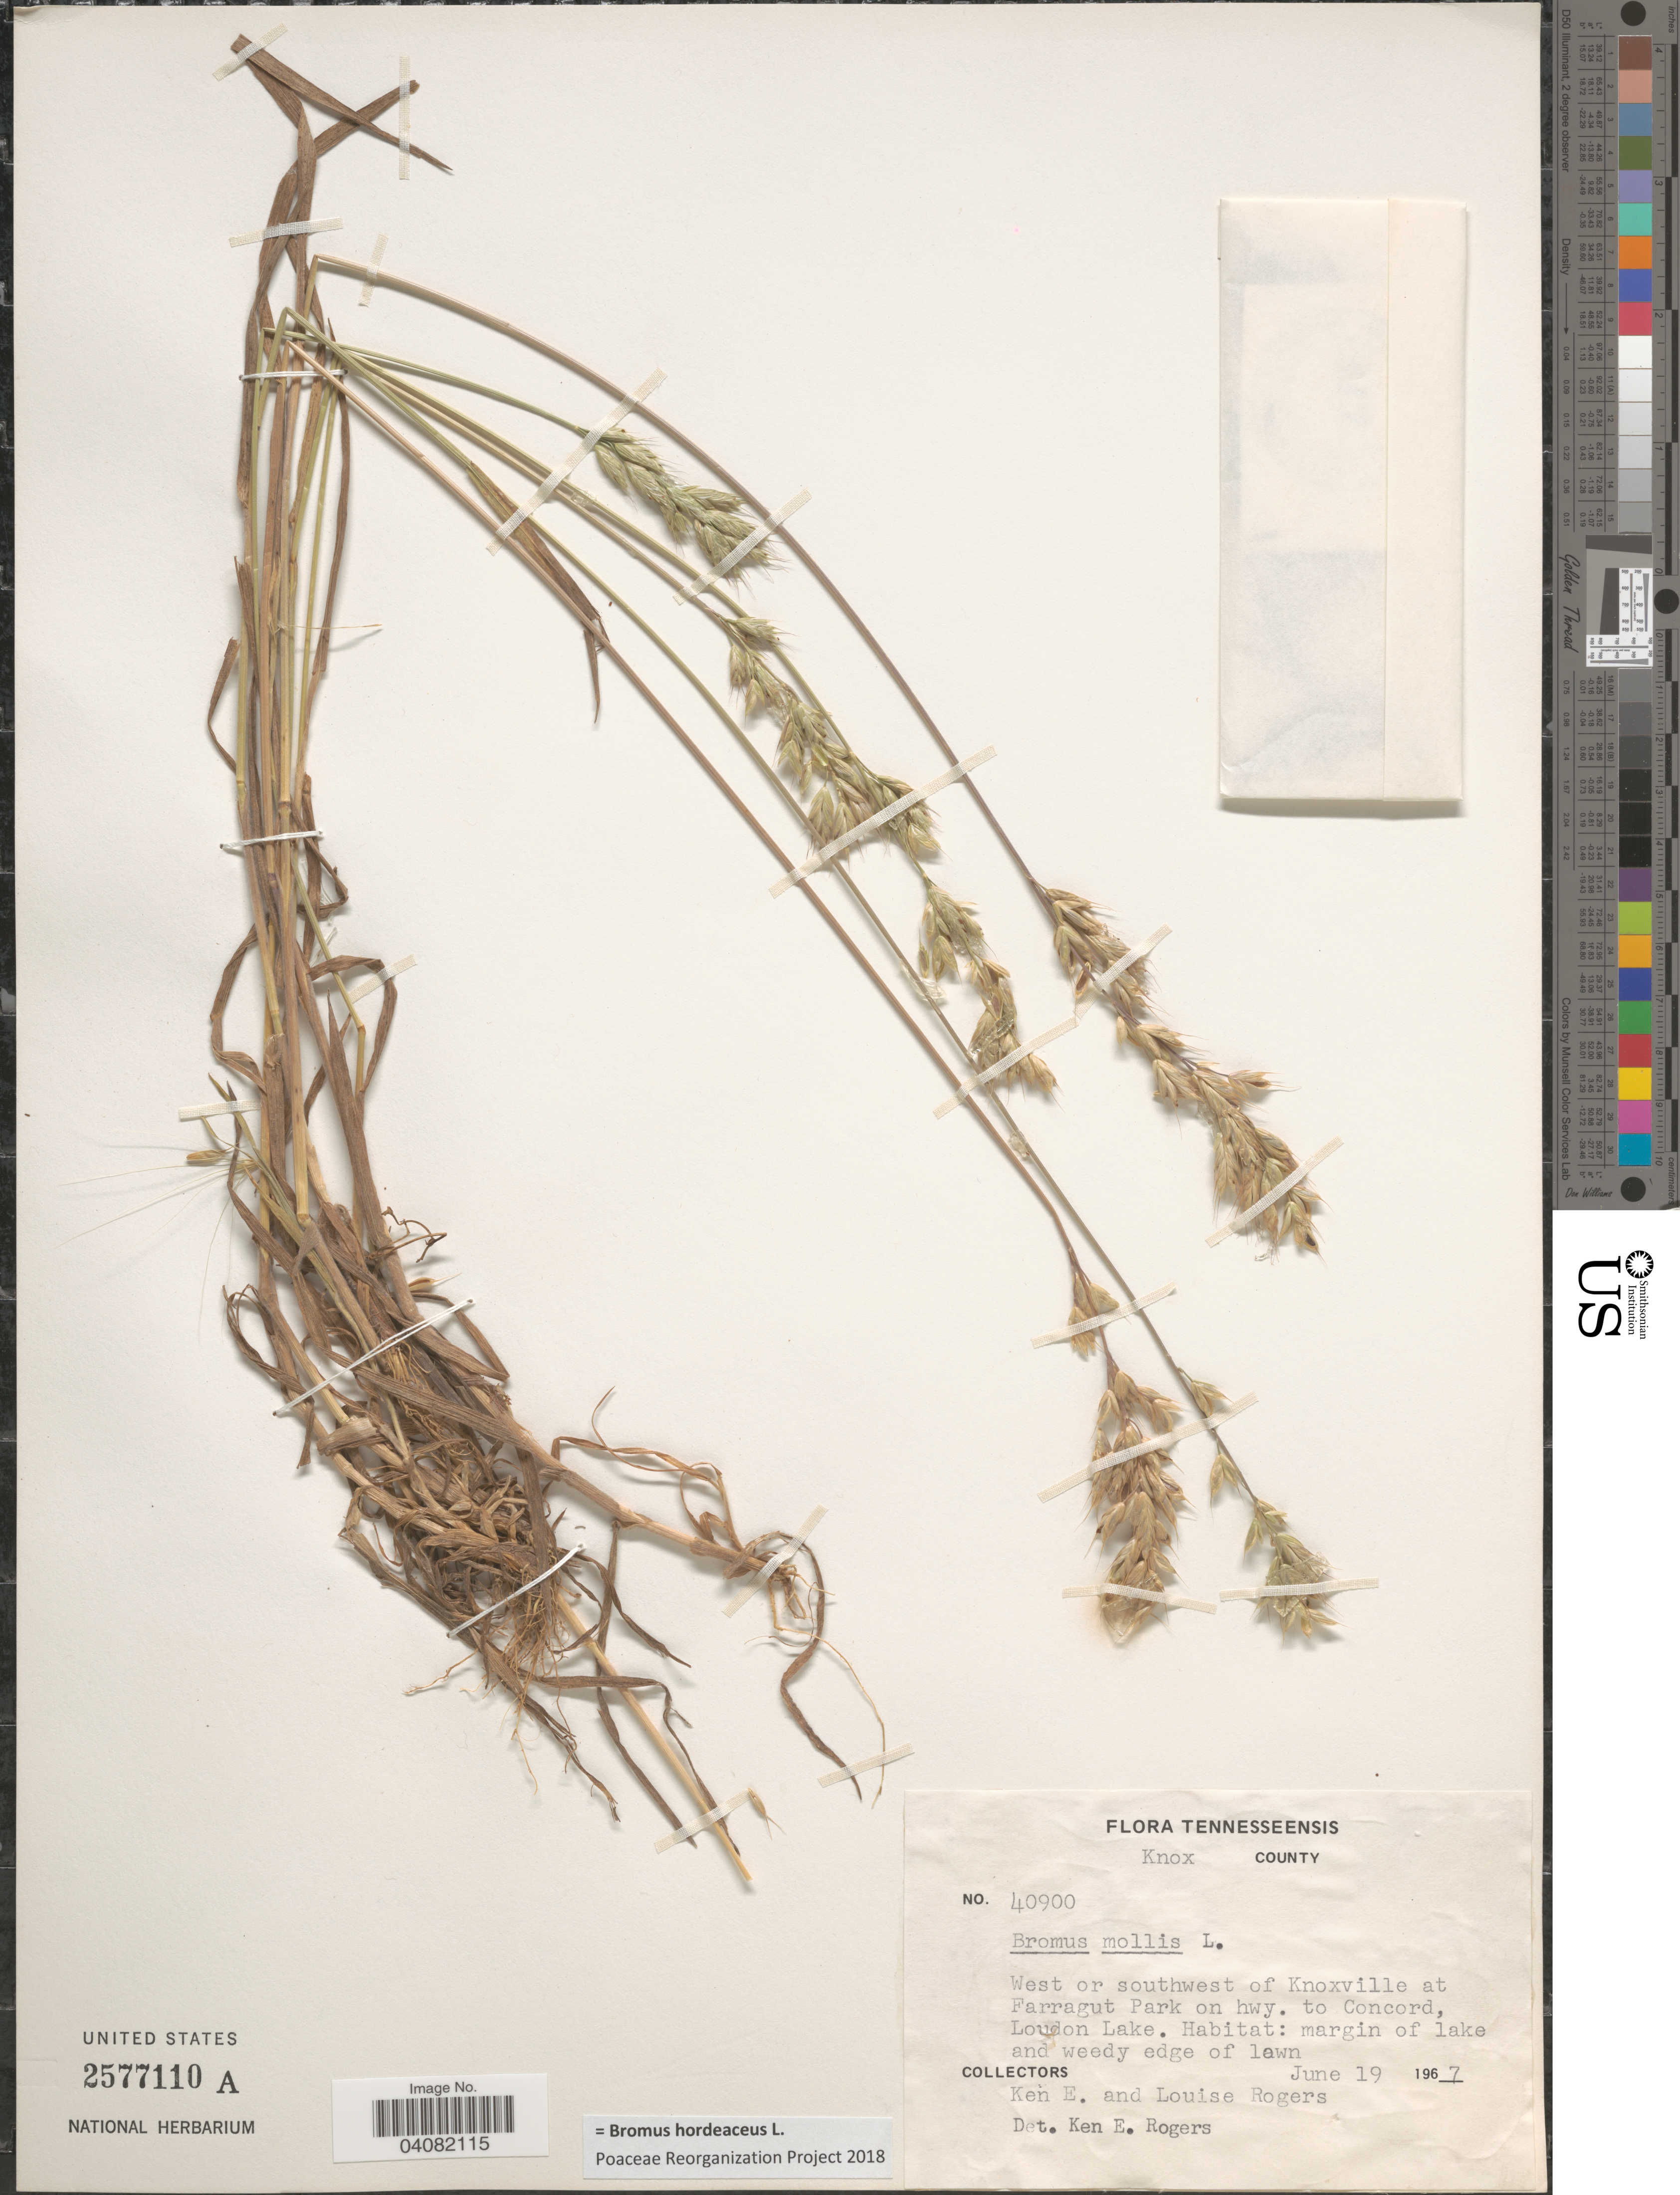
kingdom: Plantae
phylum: Tracheophyta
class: Liliopsida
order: Poales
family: Poaceae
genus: Bromus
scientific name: Bromus hordeaceus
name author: L.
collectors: E. Ken & L. Rogers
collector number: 40900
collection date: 1967-06-19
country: United States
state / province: Tennessee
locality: Knox County. West or southwest of Knoxville at Farragut Park on hwy. to Concord, Loudon Lake. Margin of lake and weedy edge of lawn.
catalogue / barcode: US 2577110A